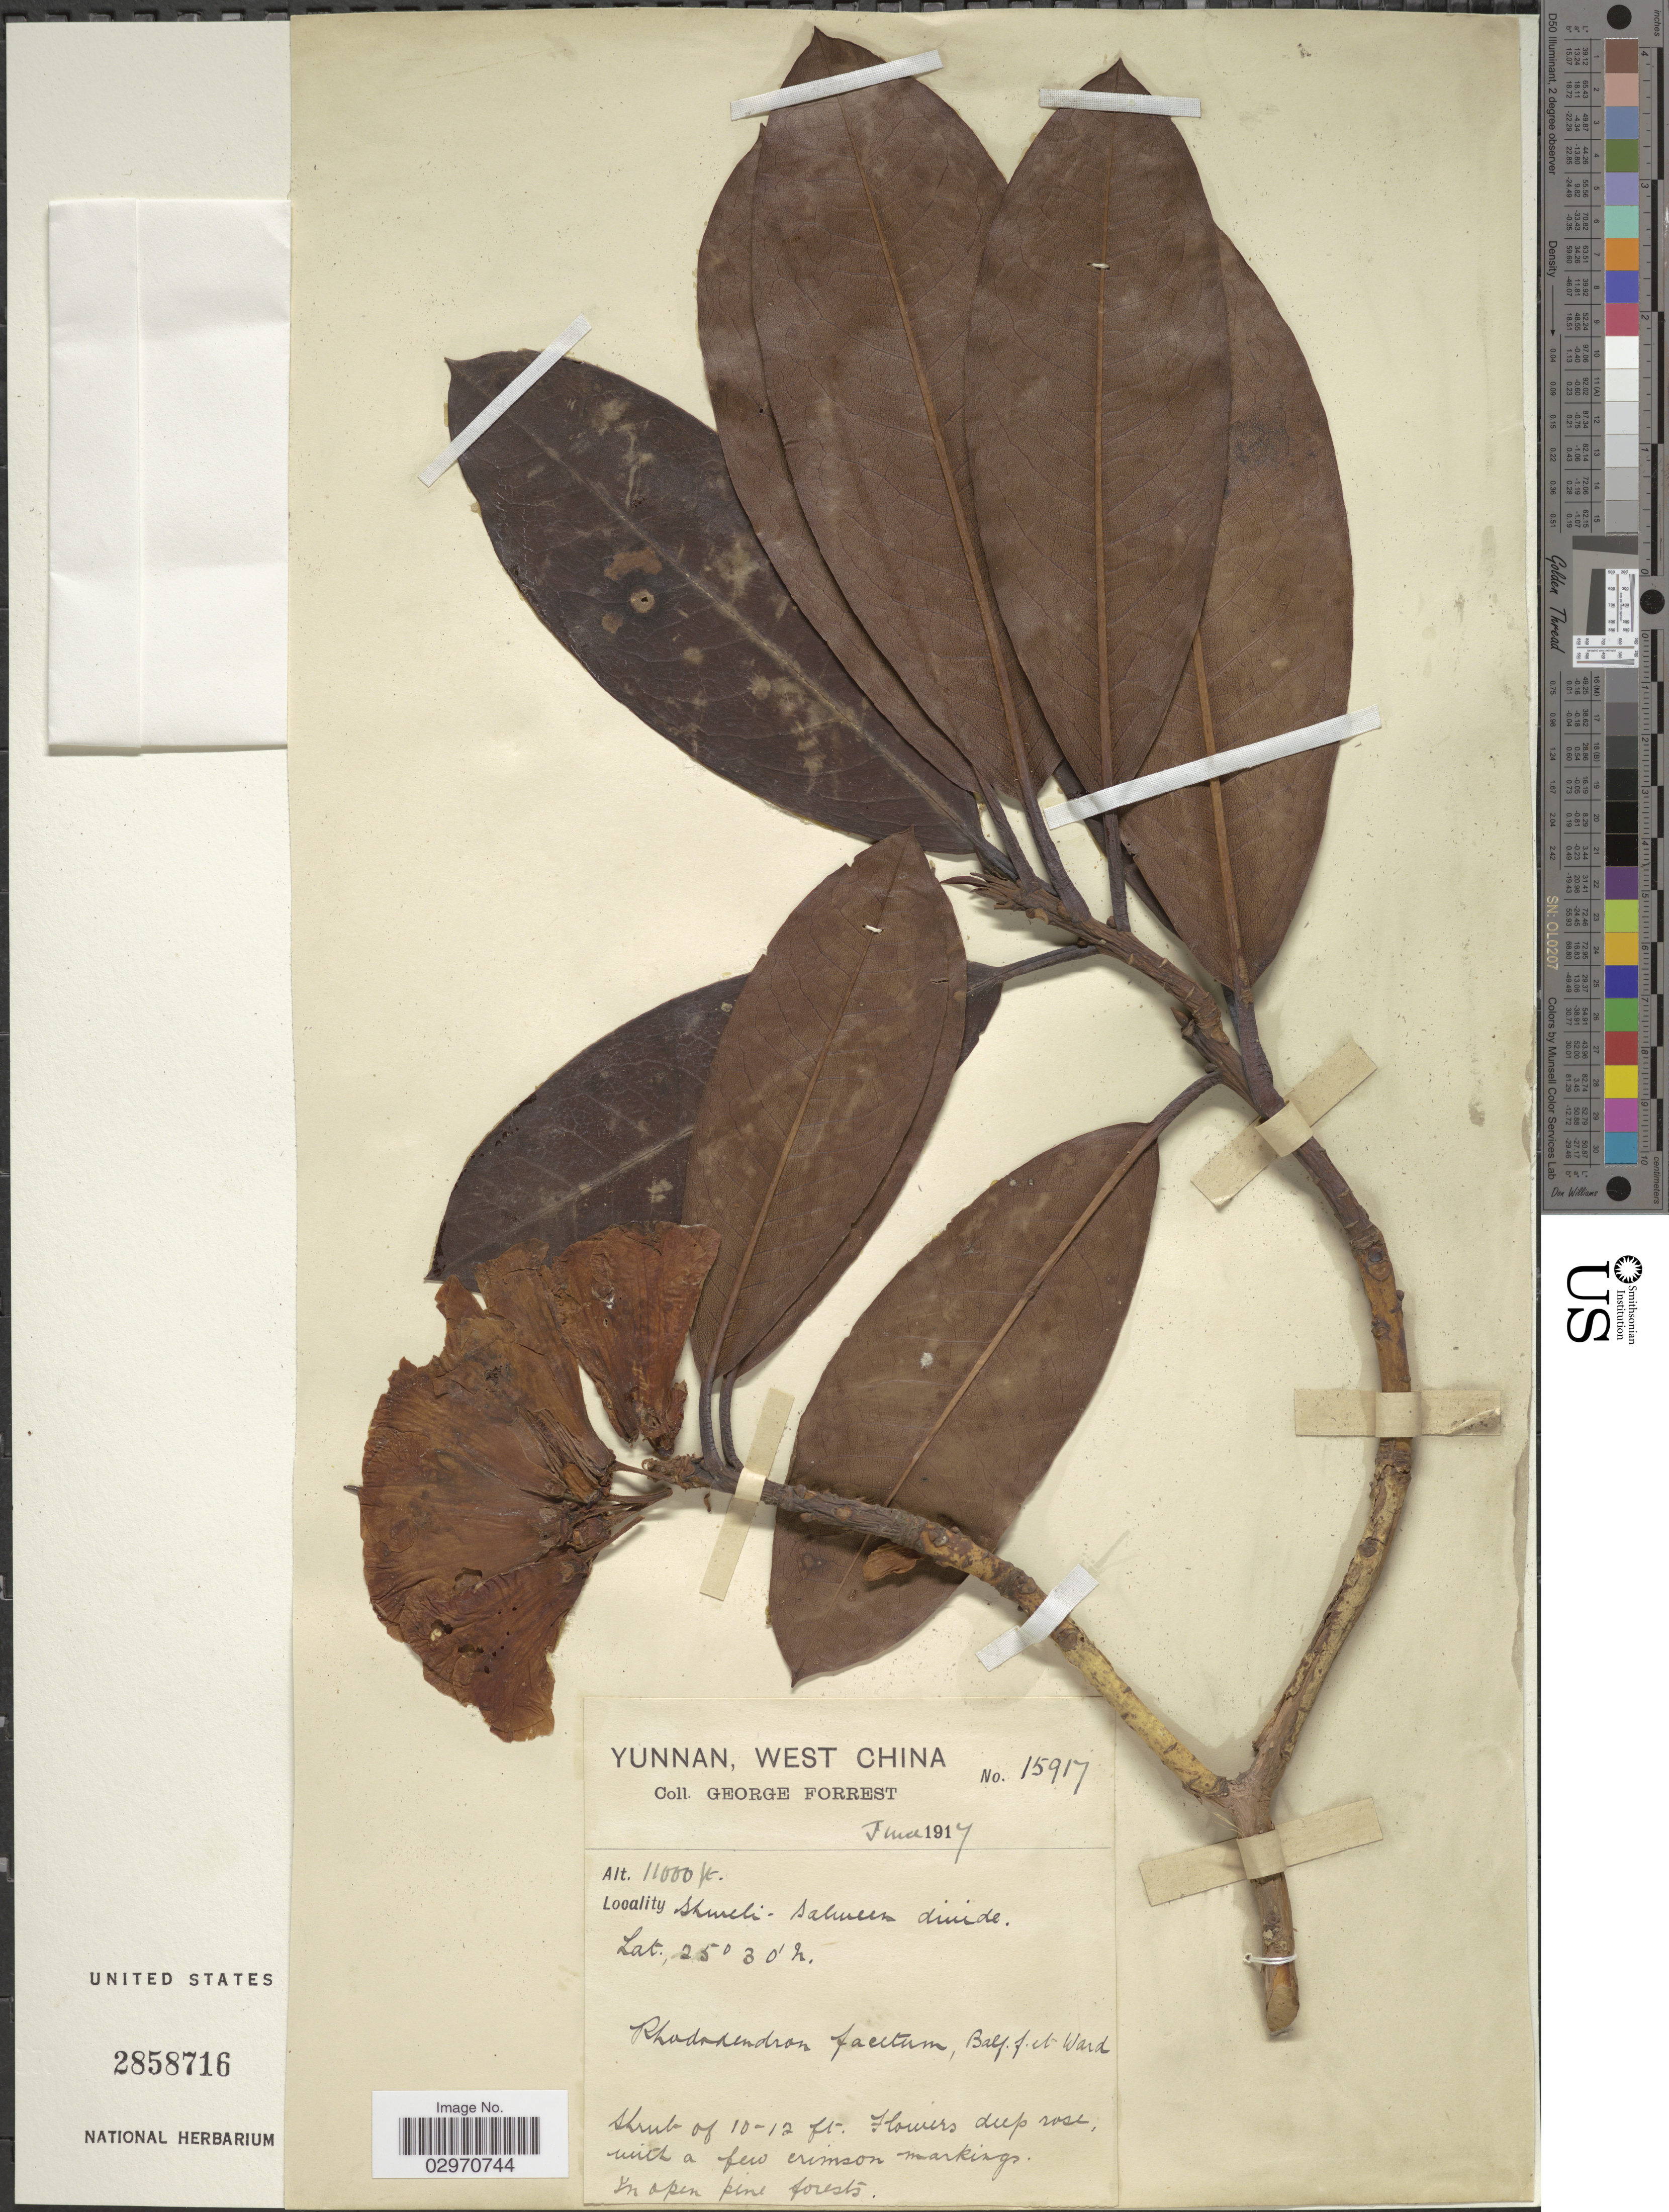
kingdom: Plantae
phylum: Tracheophyta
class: Magnoliopsida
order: Ericales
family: Ericaceae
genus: Rhododendron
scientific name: Rhododendron facetum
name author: Balf. f. & Ward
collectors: G. Forrest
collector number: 15917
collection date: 1917-06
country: China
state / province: Yunnan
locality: West China. Shweli-Salween divide.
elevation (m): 3353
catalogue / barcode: US 2858716